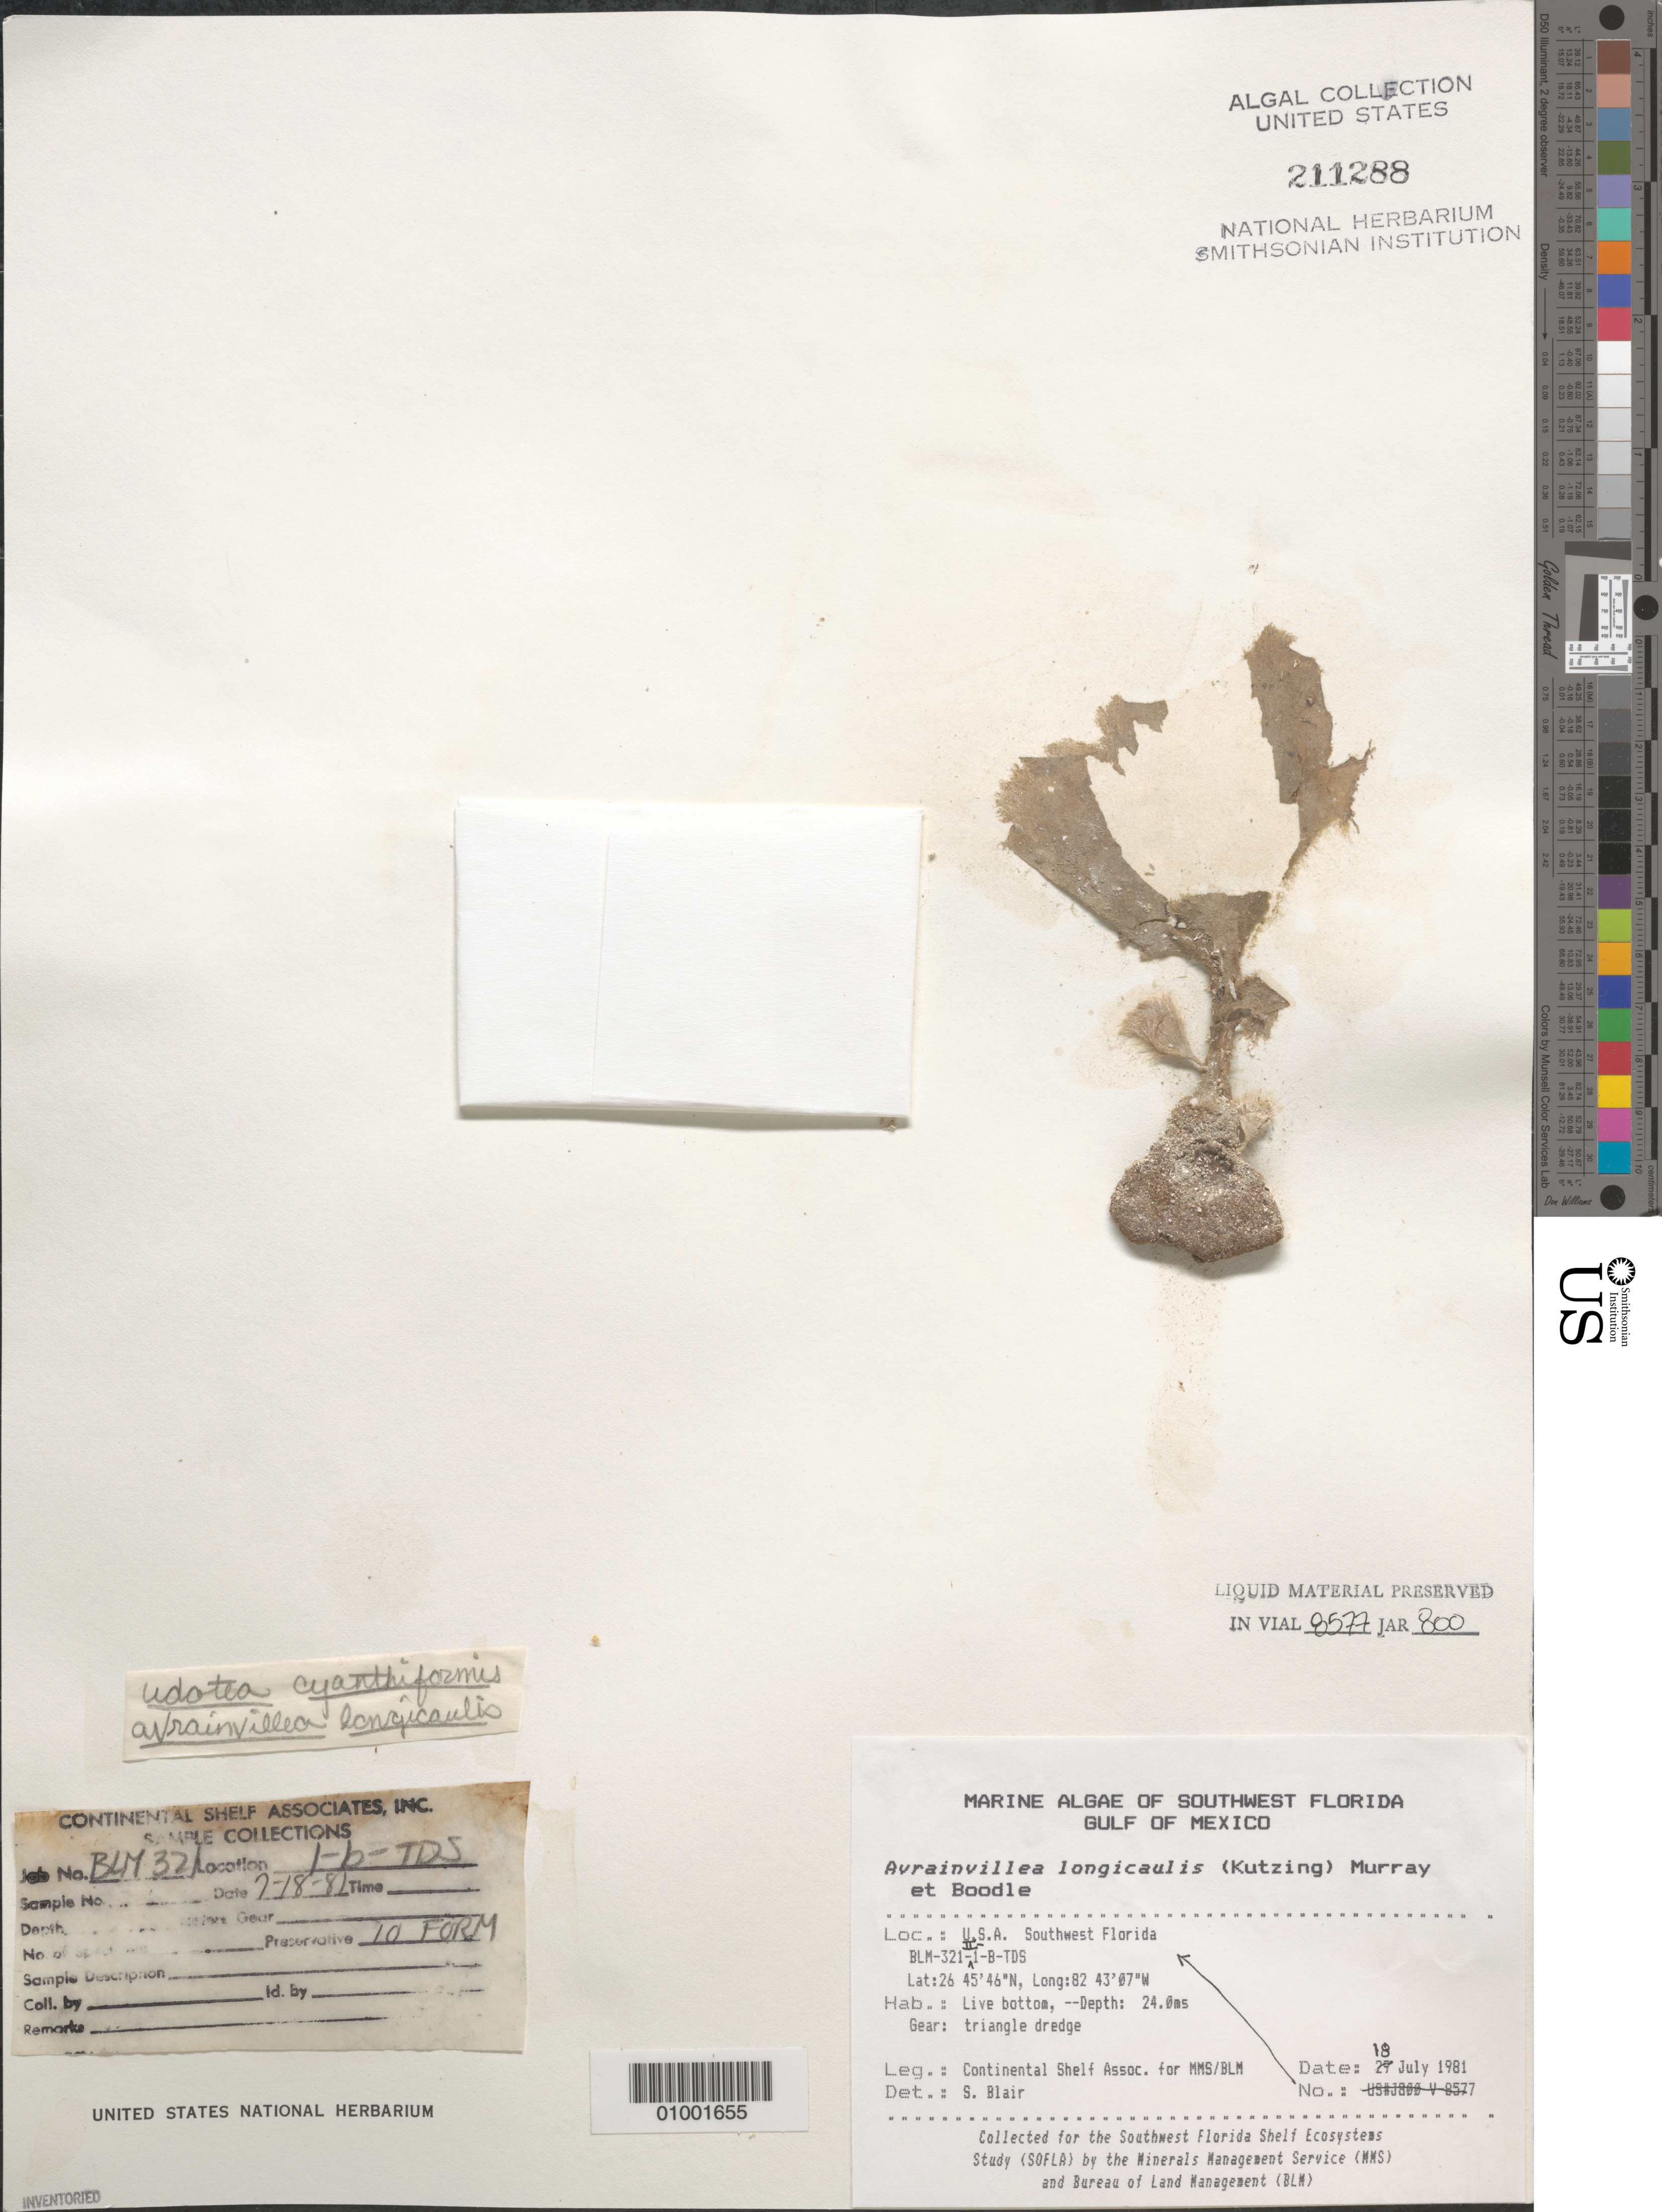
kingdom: Plantae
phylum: Chlorophyta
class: Ulvophyceae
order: Bryopsidales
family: Dichotomosiphonaceae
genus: Avrainvillea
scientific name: Avrainvillea longicaulis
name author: (Kütz.) G. Murray & Boodle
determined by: Blair, S. M.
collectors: Continental Shelf Associates for the MMS/BLM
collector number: BLM-321-II-1-B-TDS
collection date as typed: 18 Jul 1981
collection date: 1981-07-18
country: United States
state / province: Florida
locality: Gulf of Mexico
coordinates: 26 45'46"N, 82 43'07"W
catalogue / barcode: US 211288